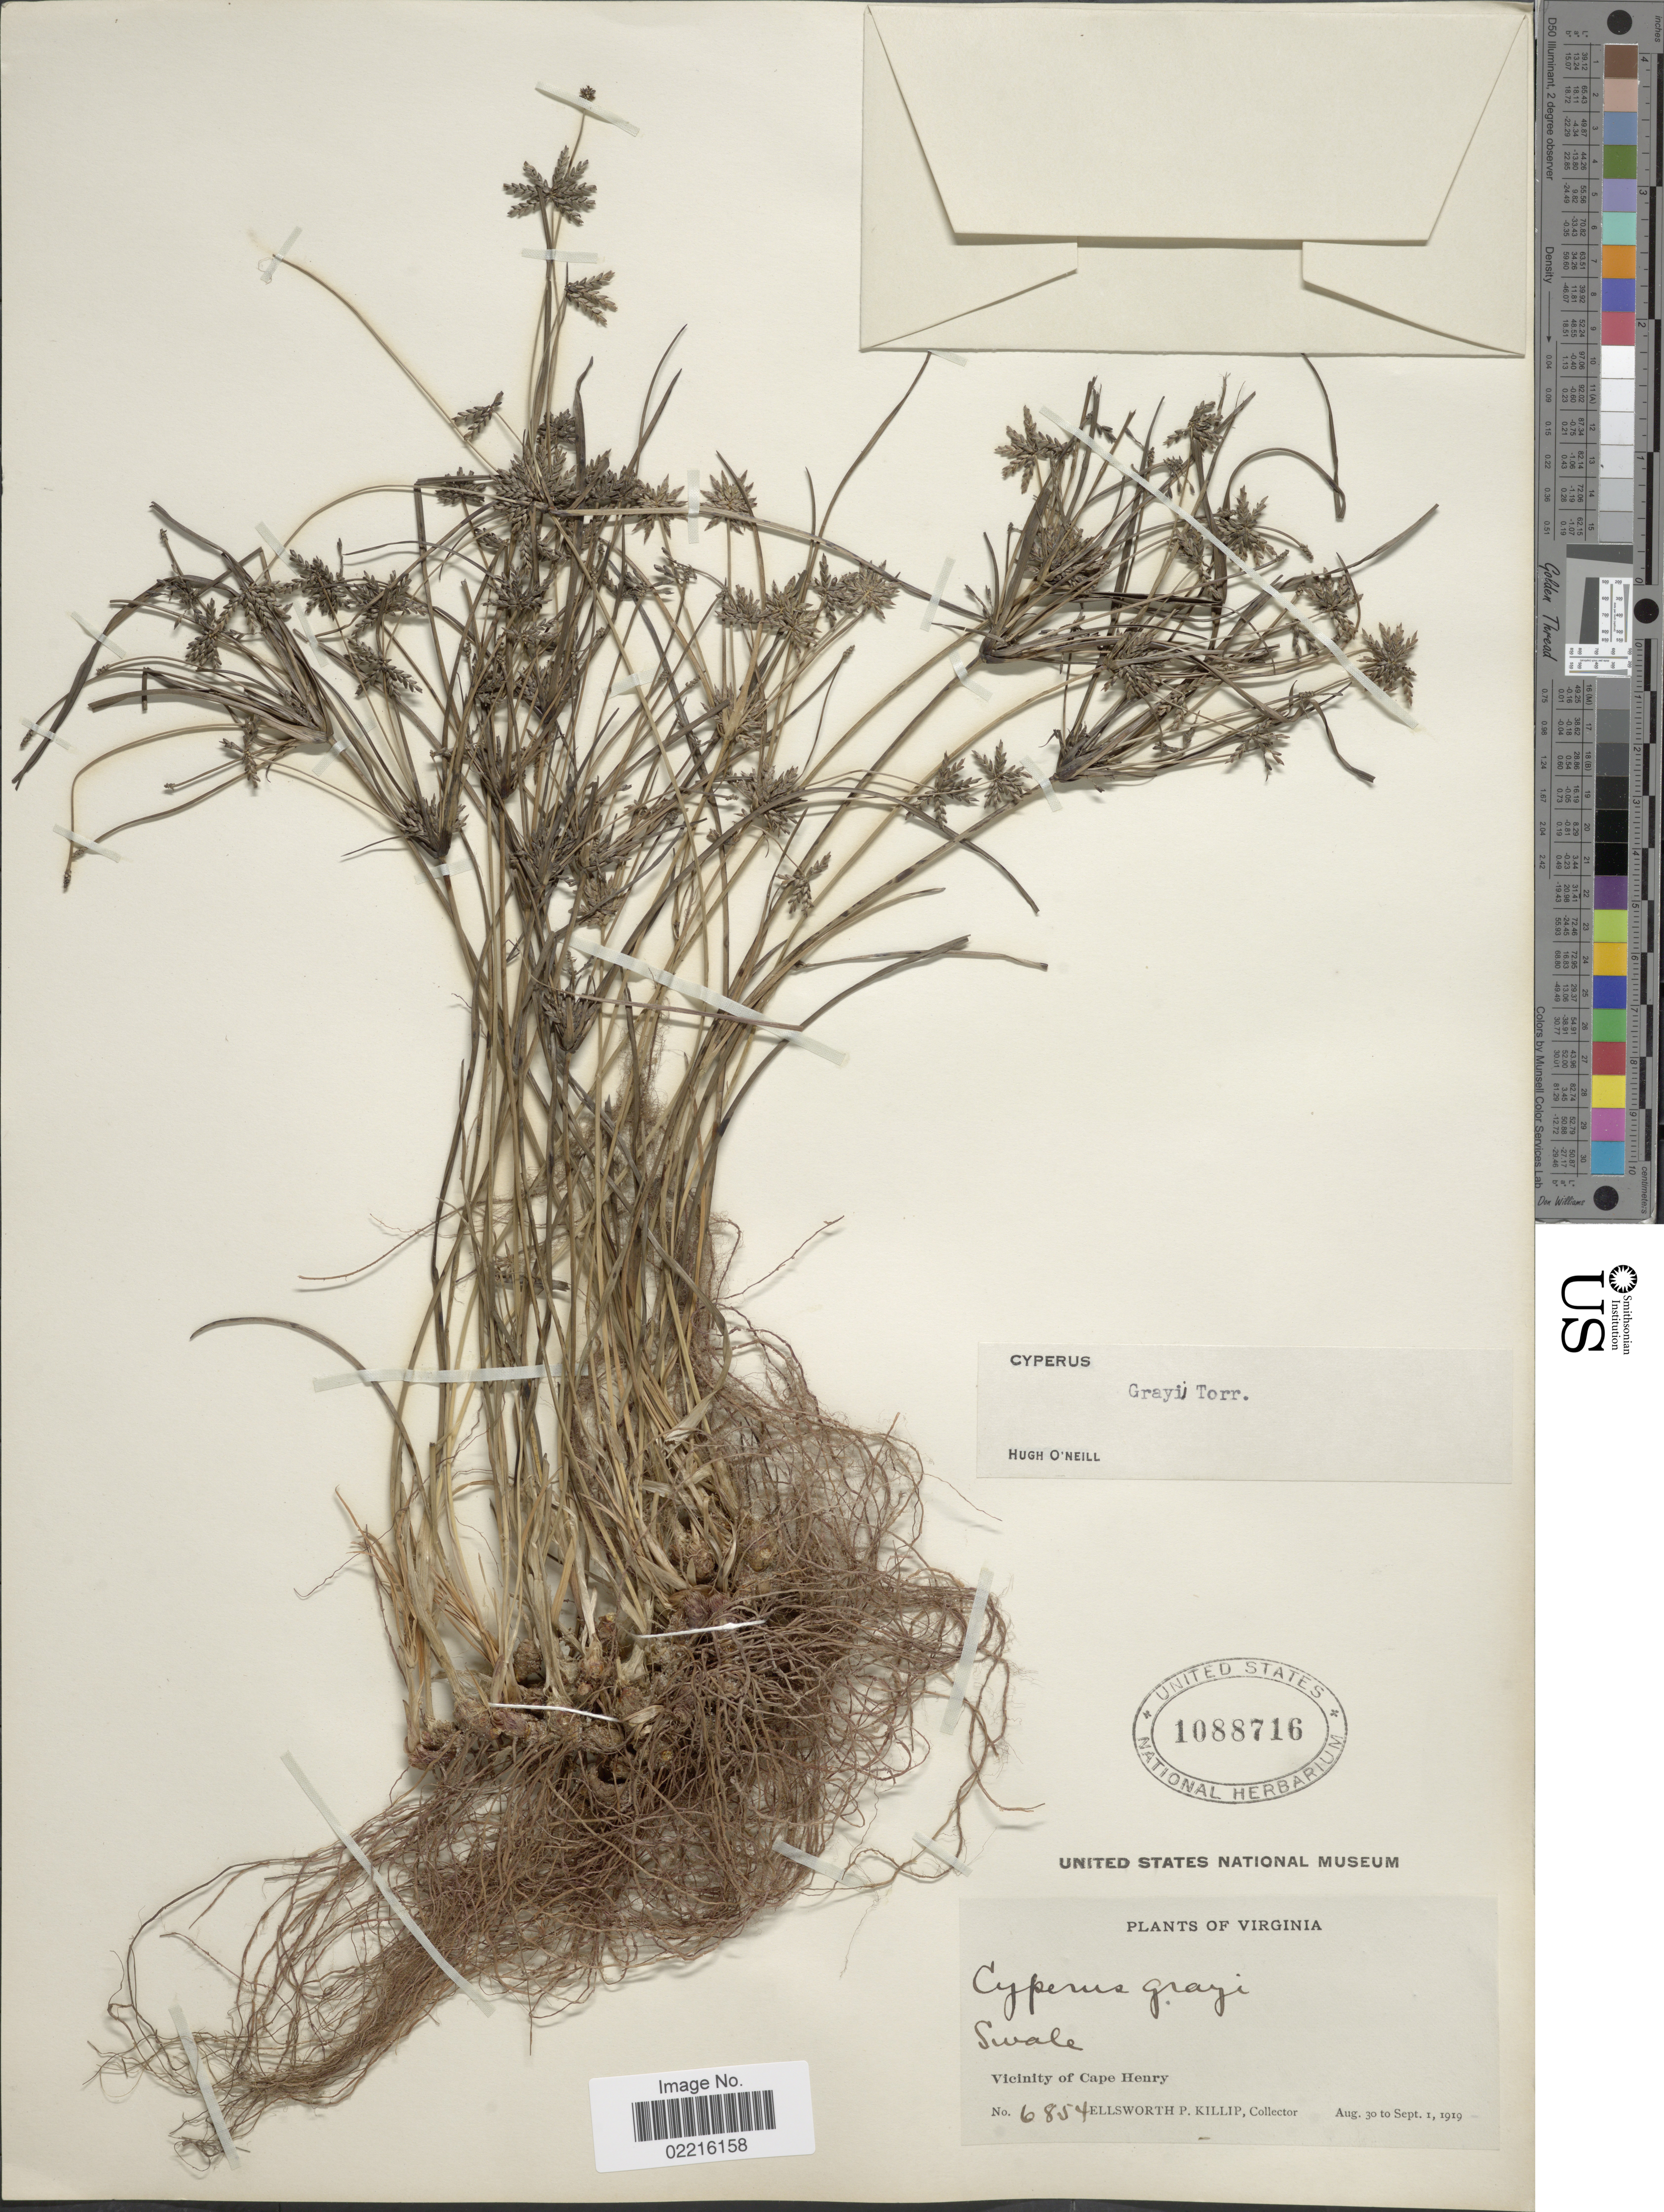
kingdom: Plantae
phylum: Tracheophyta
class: Liliopsida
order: Poales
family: Cyperaceae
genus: Cyperus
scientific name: Cyperus grayi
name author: Torr.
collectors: E. P. Killip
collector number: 6854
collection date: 1919-08-30/1919-09-01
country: United States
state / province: Virginia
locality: Swale, Vicinity of Cape Henry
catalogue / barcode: US 1088716